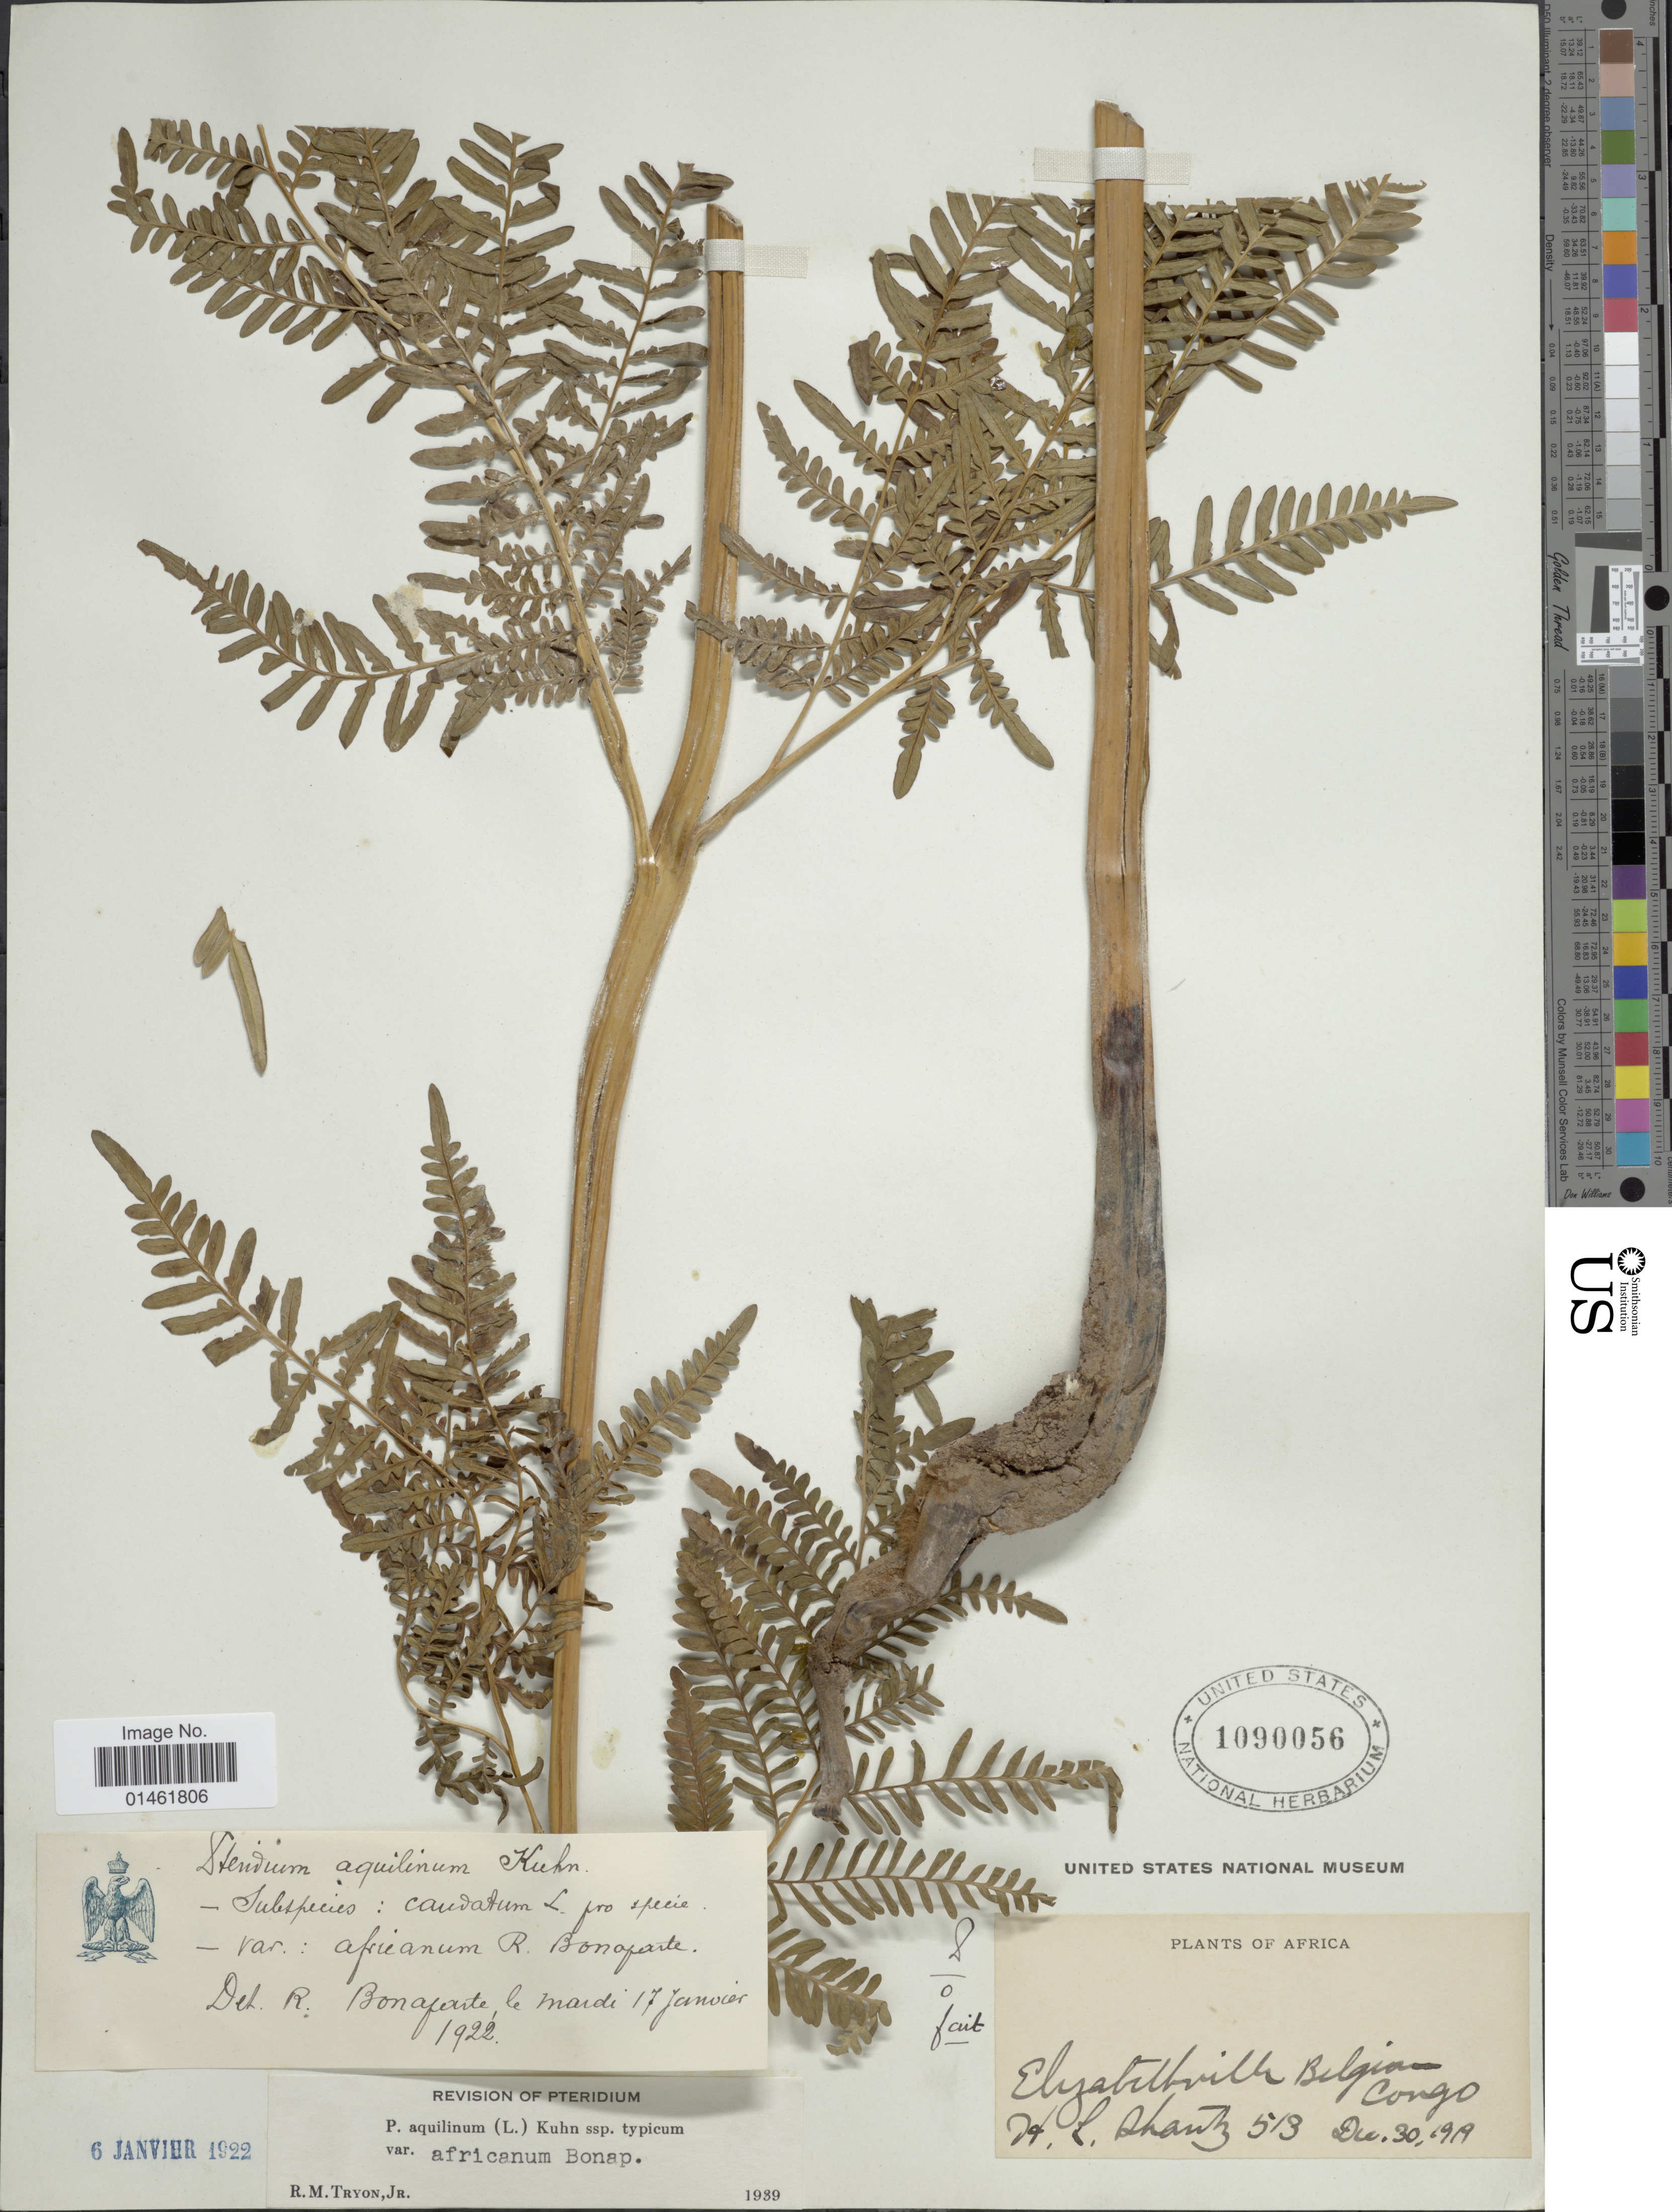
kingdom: Plantae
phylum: Tracheophyta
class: Polypodiopsida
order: Polypodiales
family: Dennstaedtiaceae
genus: Pteridium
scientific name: Pteridium aquilinum var. africanum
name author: (L.) Kuhn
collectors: H. Shautz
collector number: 513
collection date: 1919-12-30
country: Congo, Democratic Republic of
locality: Africa, Elizabethville Belgian Congo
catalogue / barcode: US 1090056